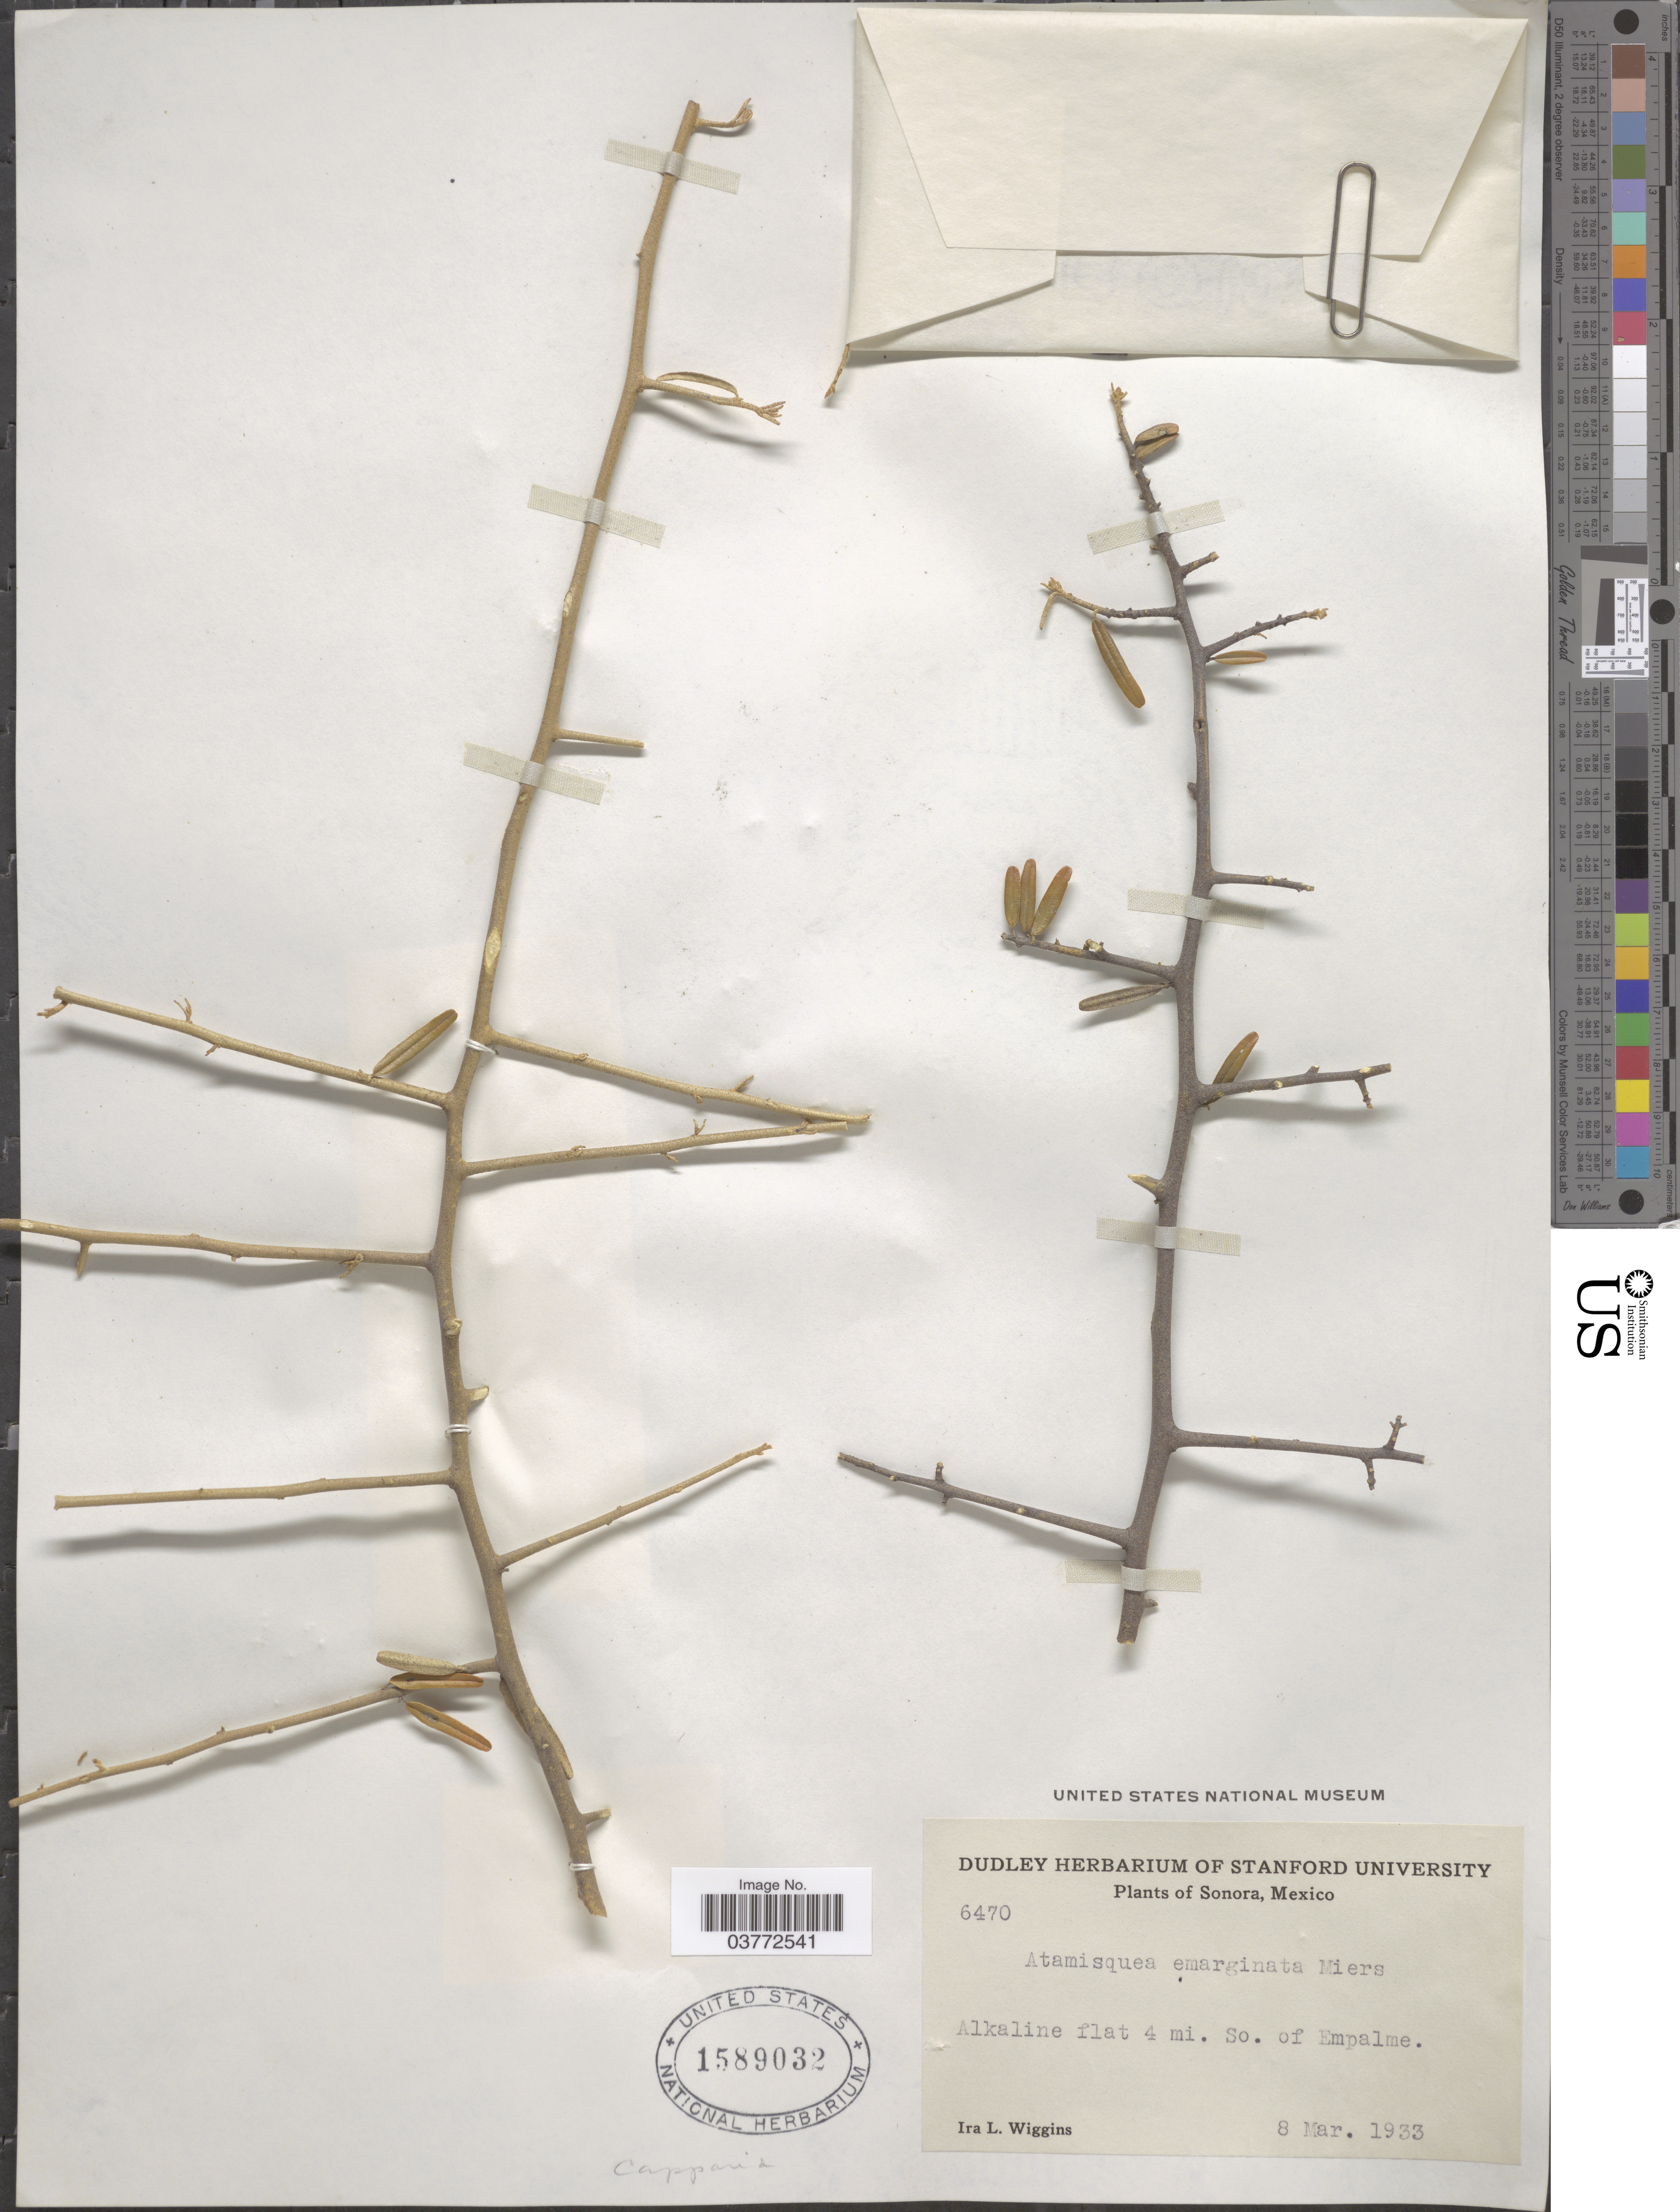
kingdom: Plantae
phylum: Tracheophyta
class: Magnoliopsida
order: Brassicales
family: Capparaceae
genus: Atamisquea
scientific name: Atamisquea emarginata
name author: Miers ex Hook. & Arn.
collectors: I. L. Wiggins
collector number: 6470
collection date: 1933-03-08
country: Mexico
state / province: Sonora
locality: Alkaline flat 4 mi. So. of Empalme.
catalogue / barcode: US 1589032